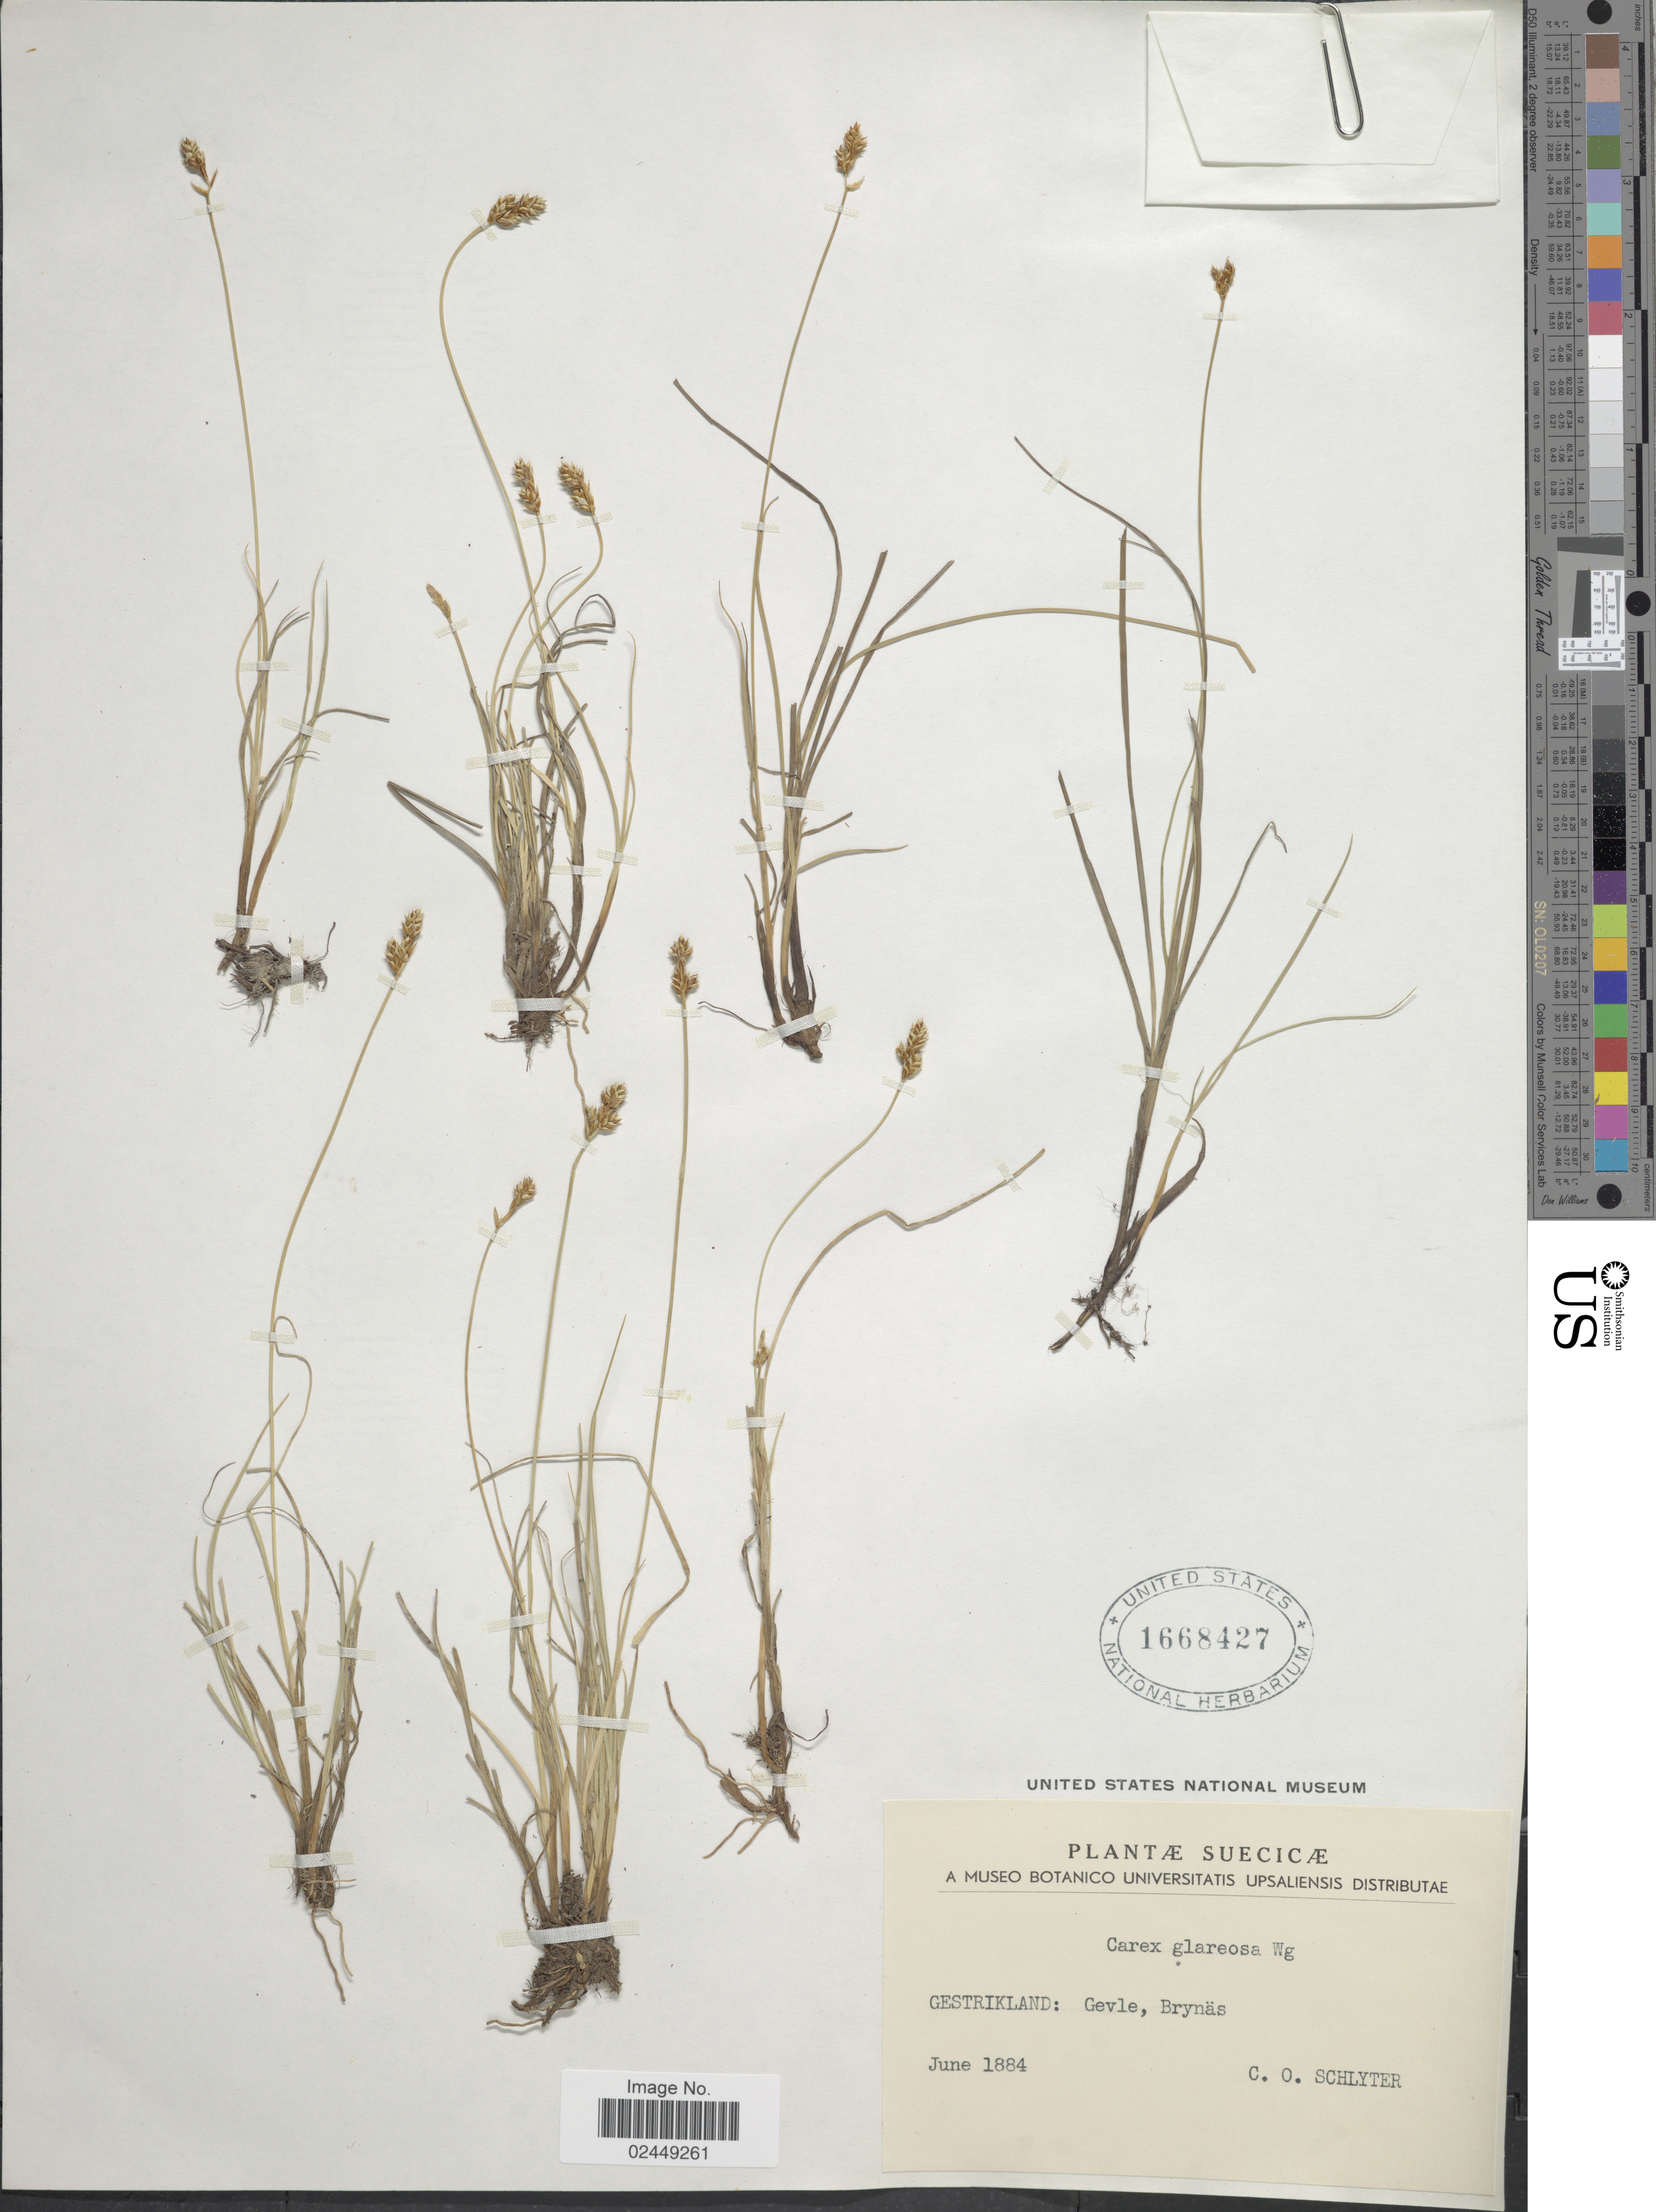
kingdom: Plantae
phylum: Tracheophyta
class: Liliopsida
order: Poales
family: Cyperaceae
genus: Carex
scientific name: Carex glareosa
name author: Schkuhr ex Wahlenb.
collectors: C. Schlyter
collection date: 1884-06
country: Sweden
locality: Gestrikland: Gevle, Brynas, Suecicae.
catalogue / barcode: US 1668427